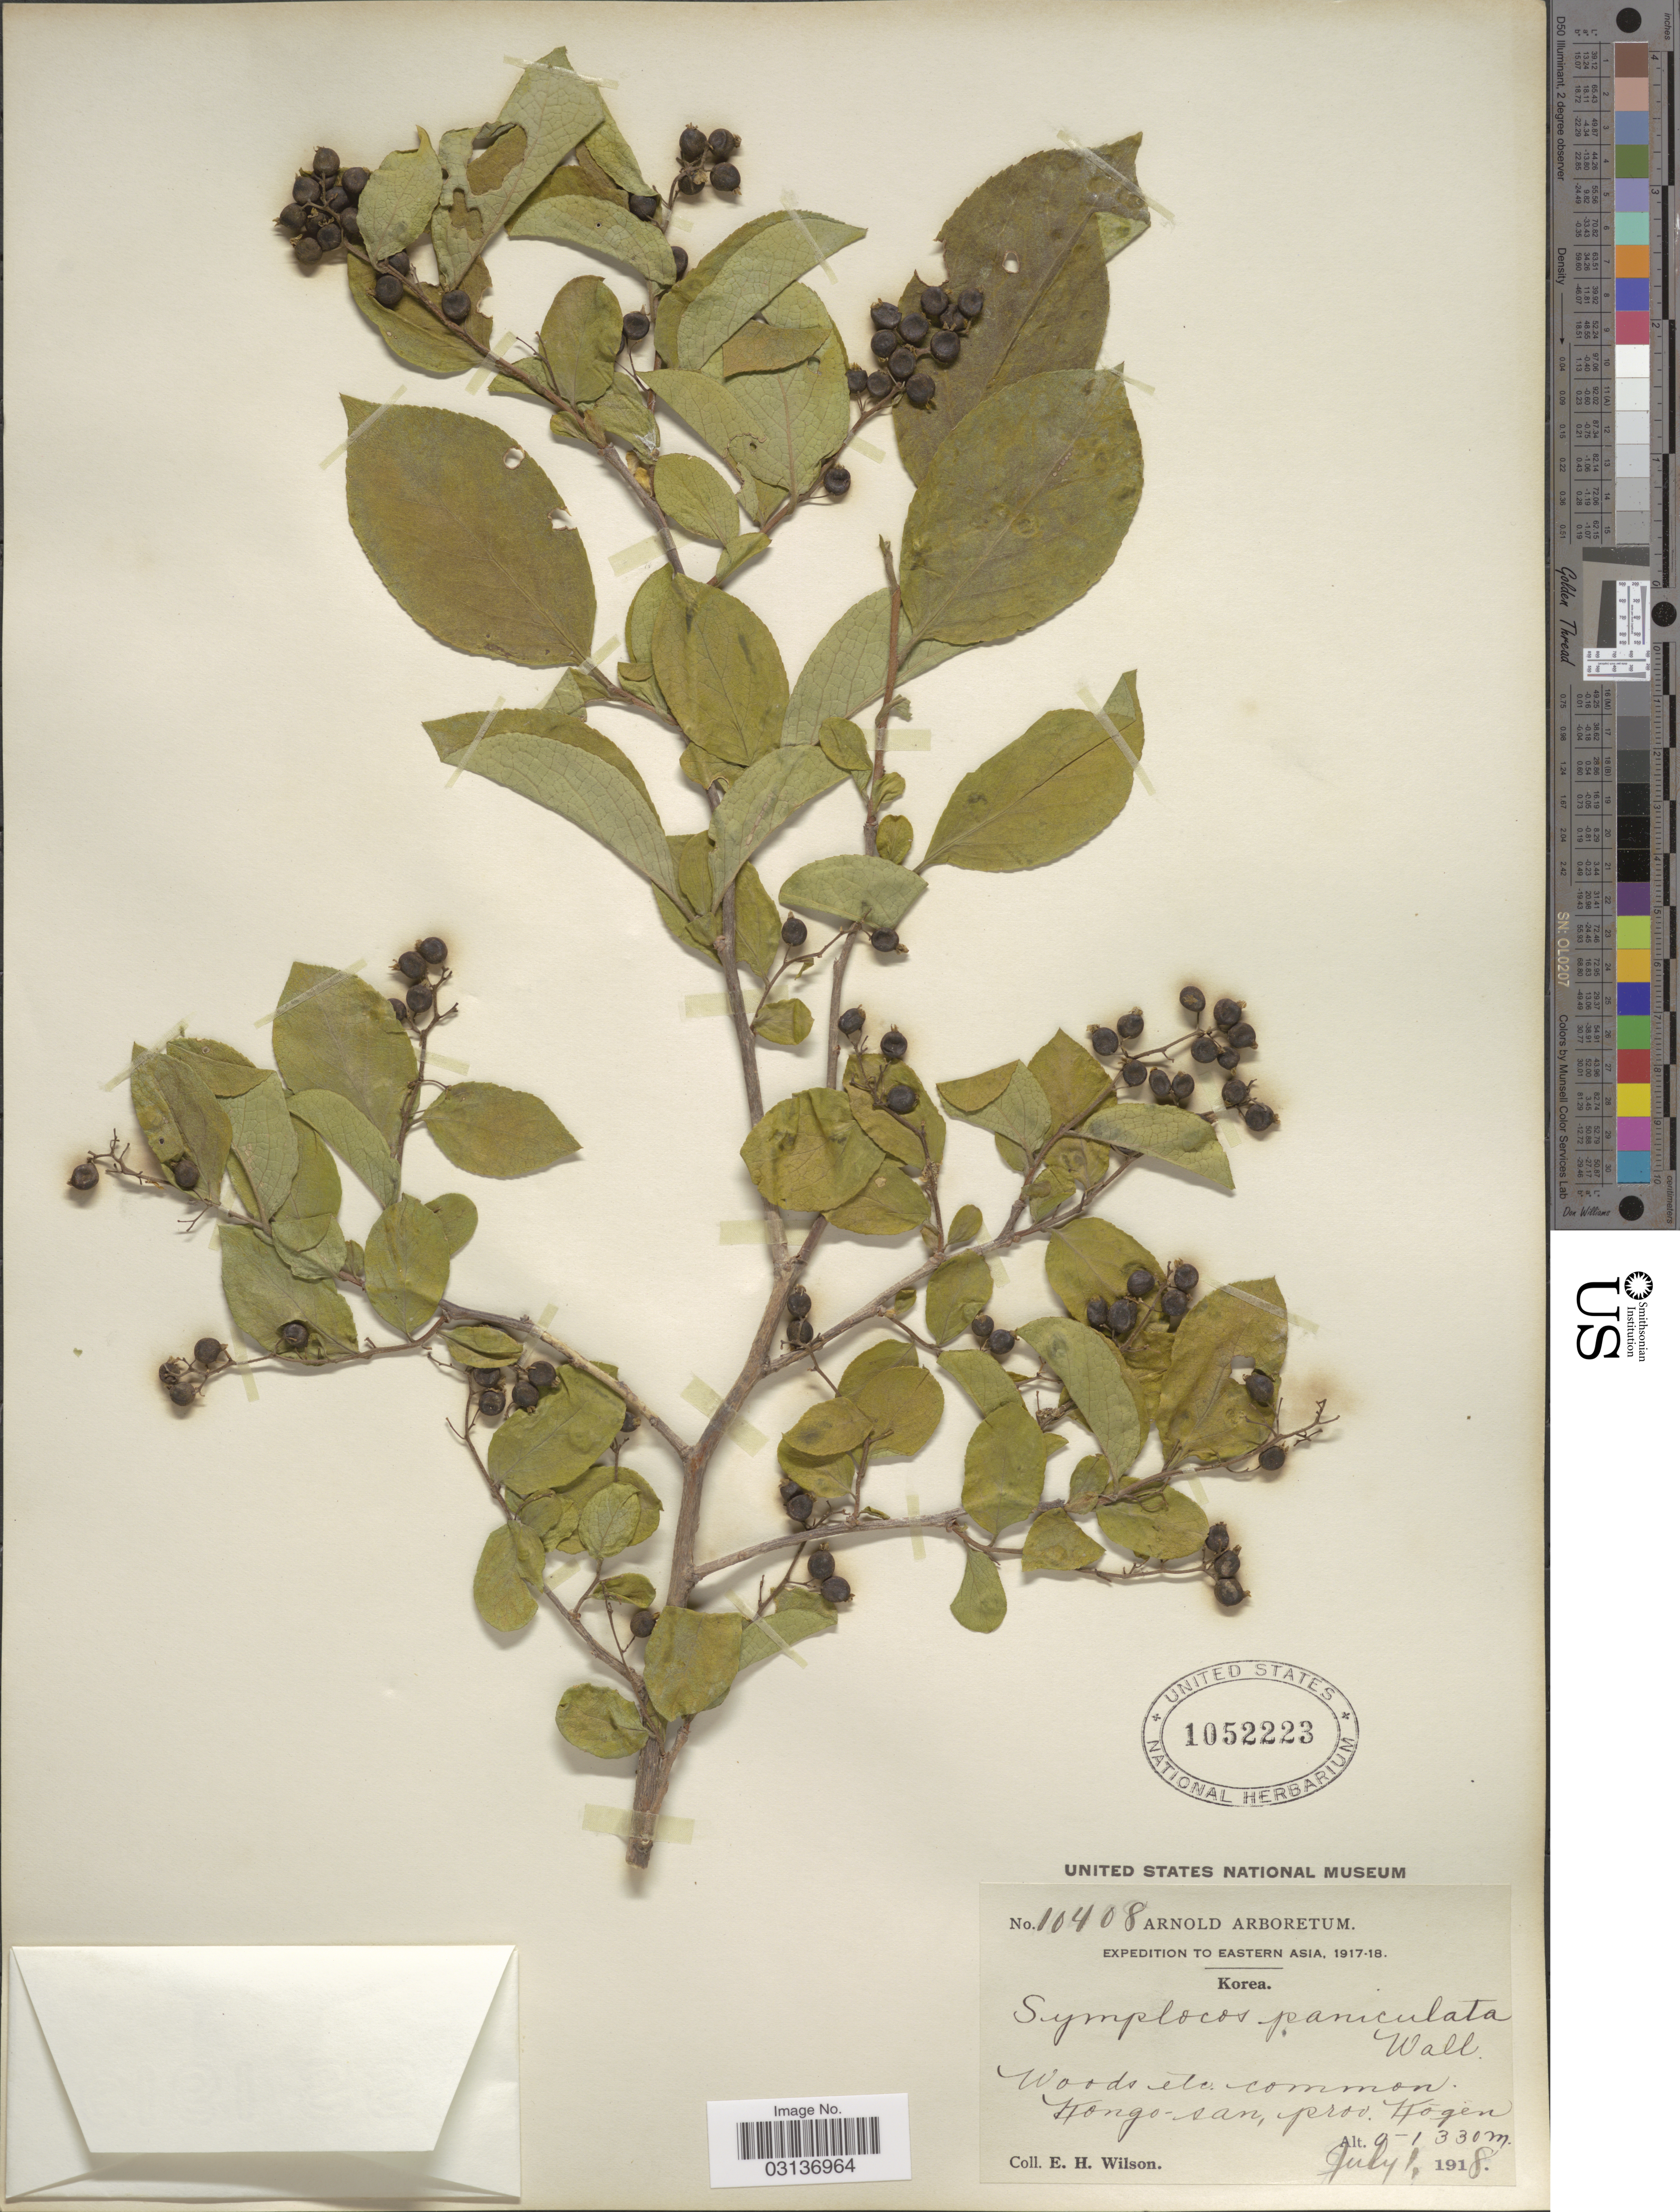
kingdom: Plantae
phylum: Tracheophyta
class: Magnoliopsida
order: Ericales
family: Symplocaceae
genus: Symplocos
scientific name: Symplocos paniculata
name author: Miq.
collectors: E. Wilson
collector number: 10408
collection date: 1918-07-01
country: North Korea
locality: Kongo-san, prov. Kogen.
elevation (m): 1000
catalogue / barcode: US 1052223